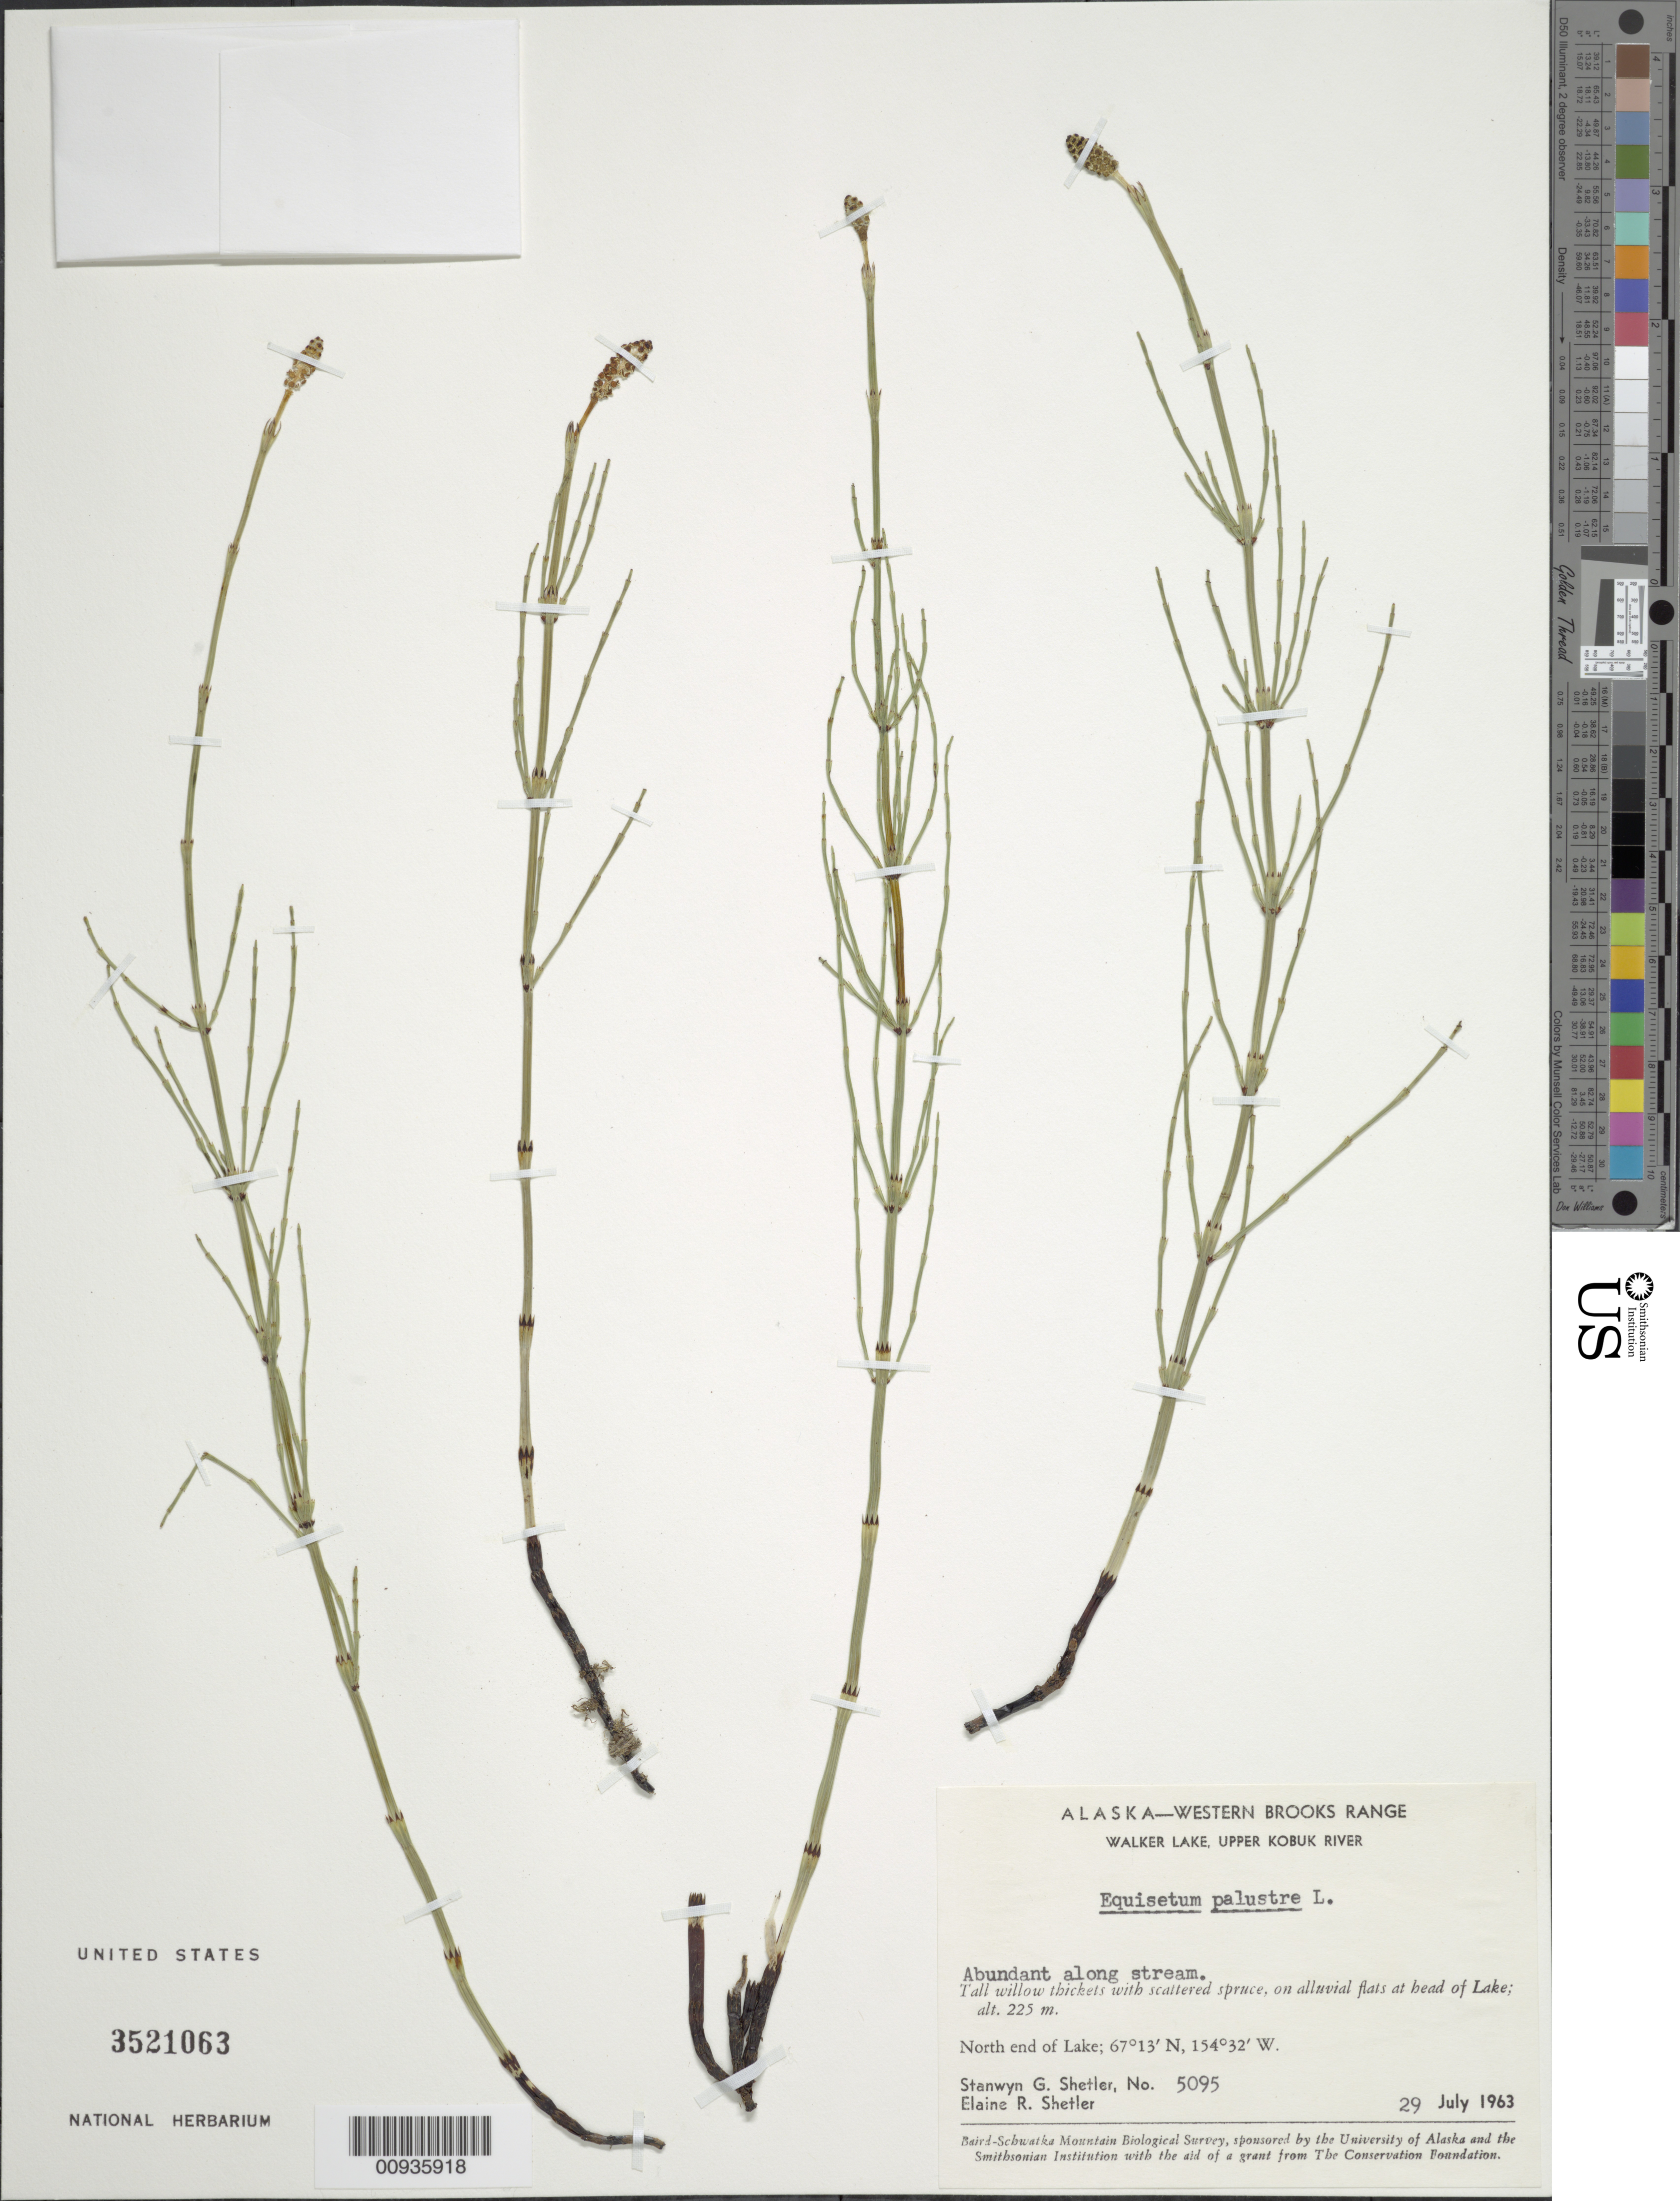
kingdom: Plantae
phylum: Tracheophyta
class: Polypodiopsida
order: Equisetales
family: Equisetaceae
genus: Equisetum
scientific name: Equisetum palustre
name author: L.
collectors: S. Shetler & E. R. Shetler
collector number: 5095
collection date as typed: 29 Jul 1963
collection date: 1963-07-29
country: United States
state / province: Alaska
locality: North end of Walker Lake. Western Brooks Range, Upper Kobuk River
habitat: Tall willow thickets with scattered spruce, on alluvial flats at head of Lake. Abundant along stream.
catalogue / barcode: US 3521063